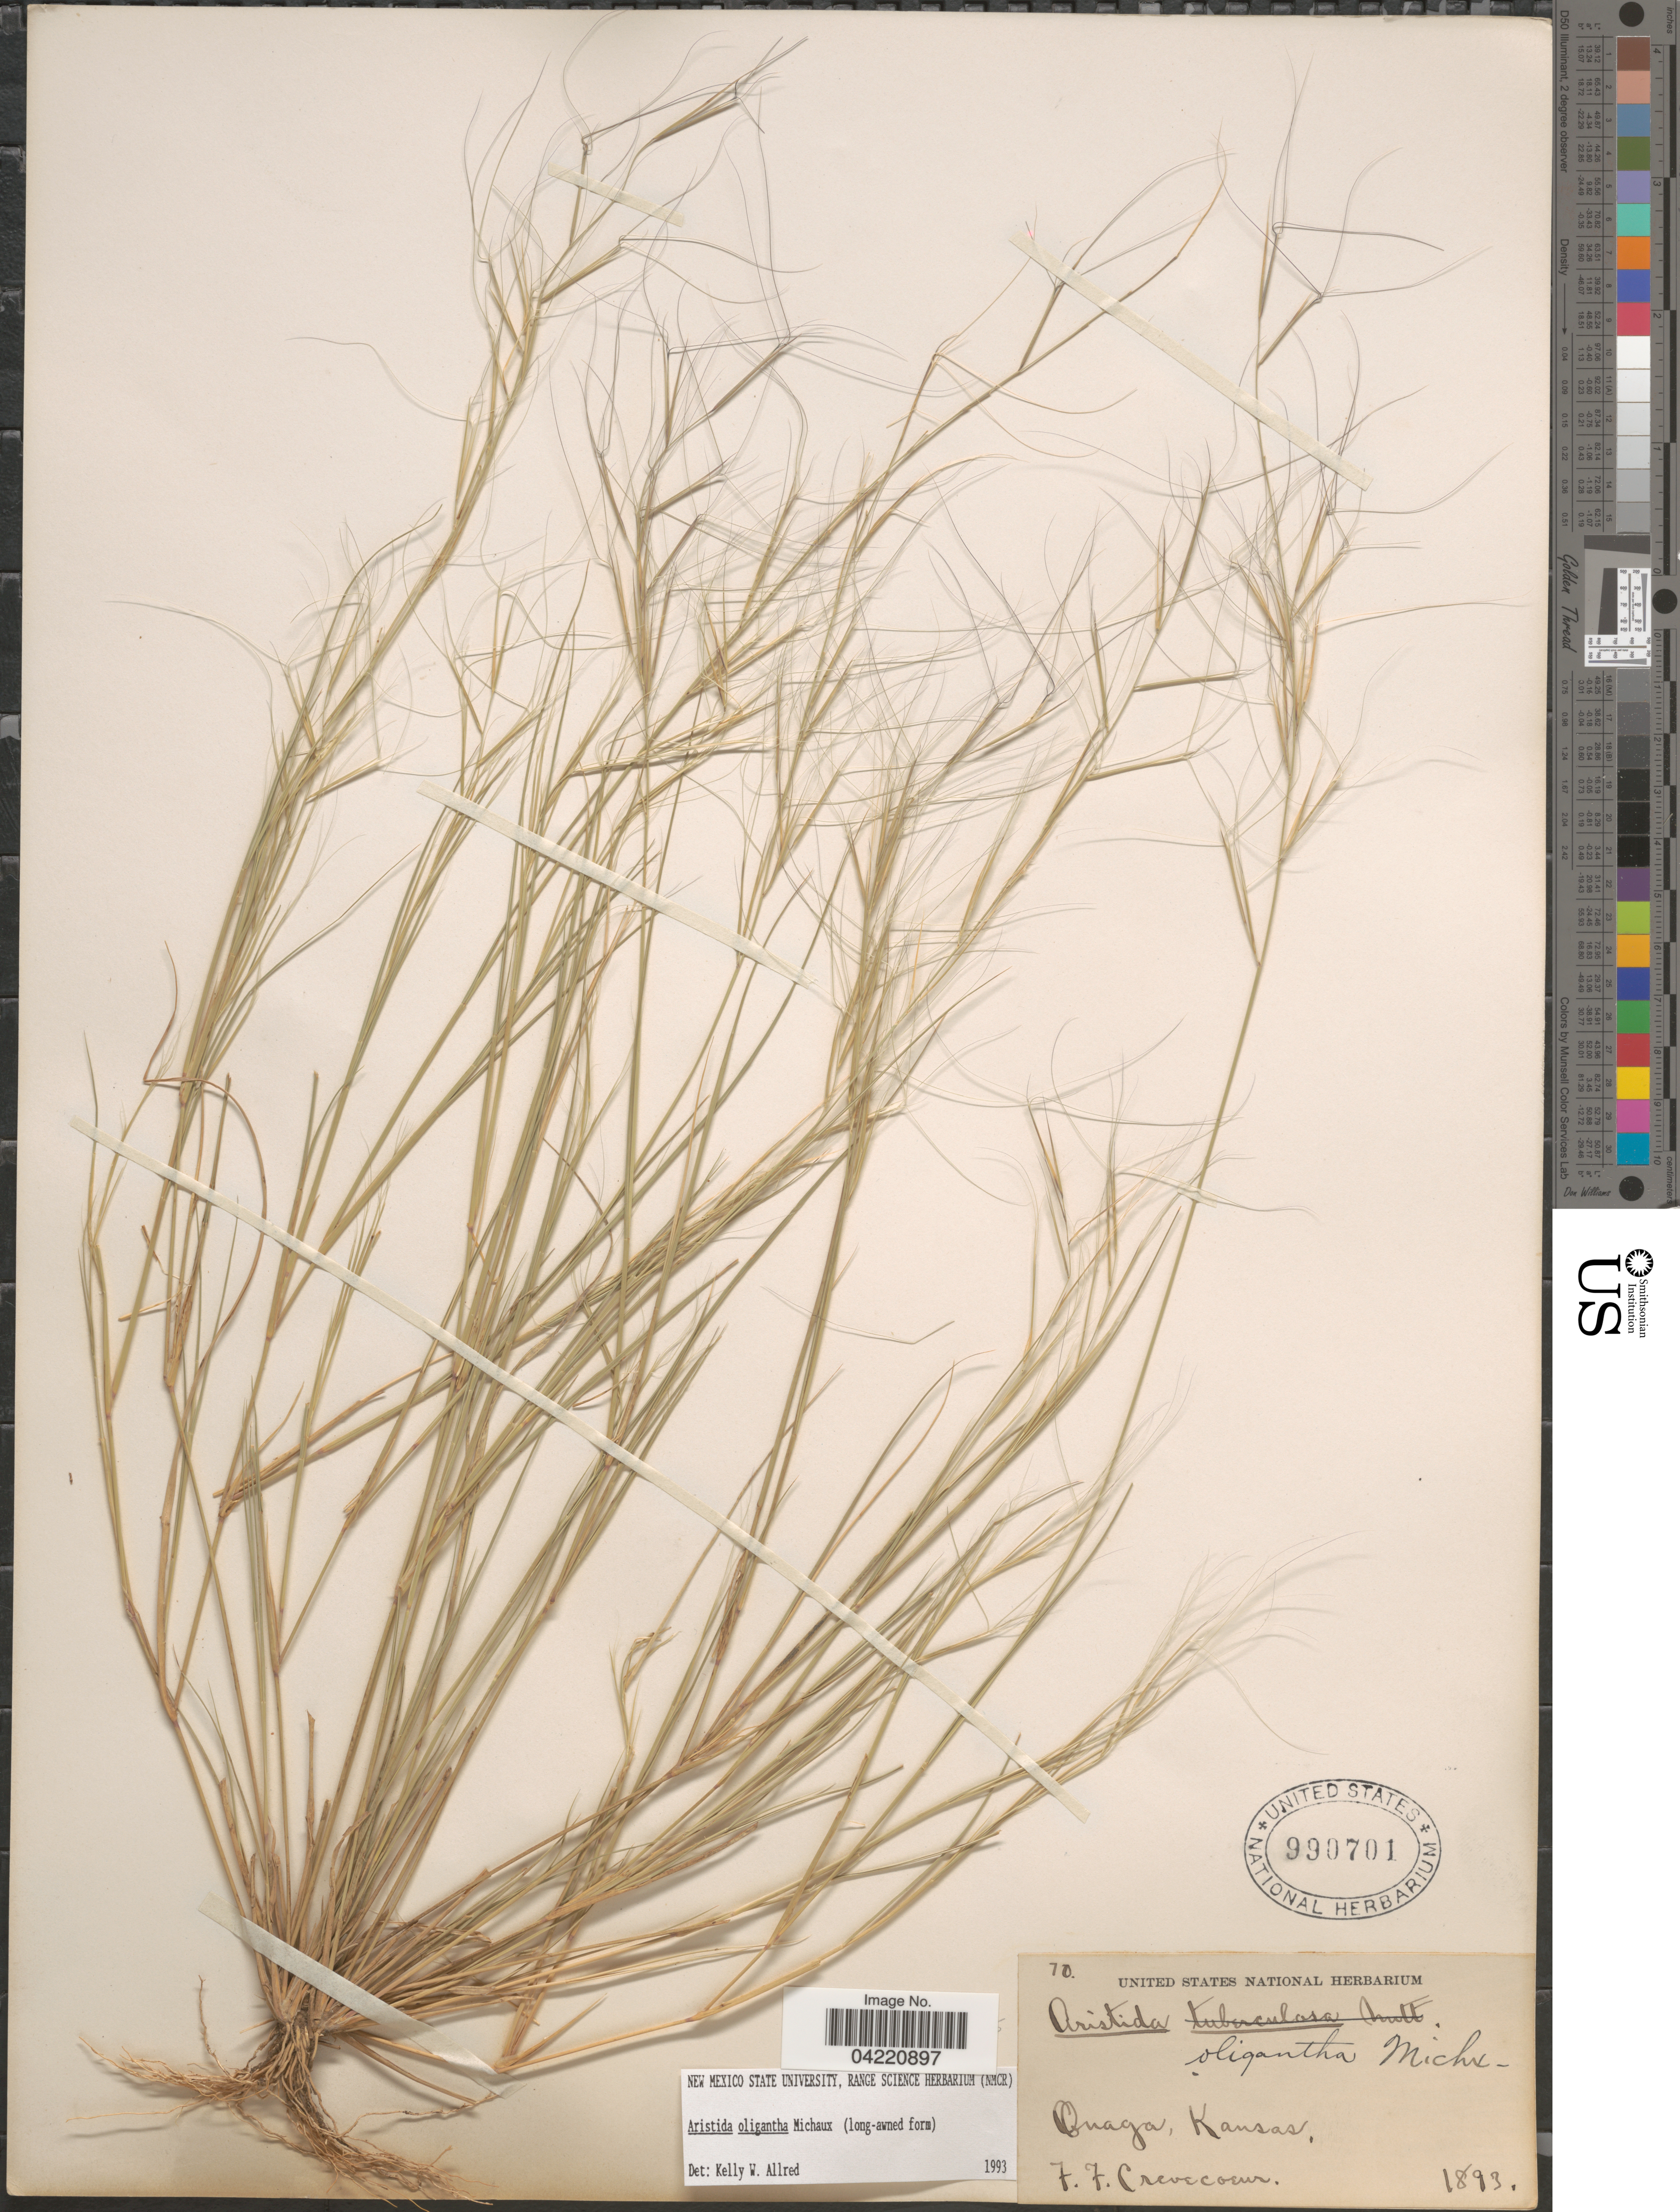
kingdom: Plantae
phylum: Tracheophyta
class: Liliopsida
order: Poales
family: Poaceae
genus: Aristida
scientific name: Aristida oligantha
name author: Michx.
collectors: F. F. Crevecoeur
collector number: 70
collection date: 1893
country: United States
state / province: Kansas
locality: Onaga.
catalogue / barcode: US 990701